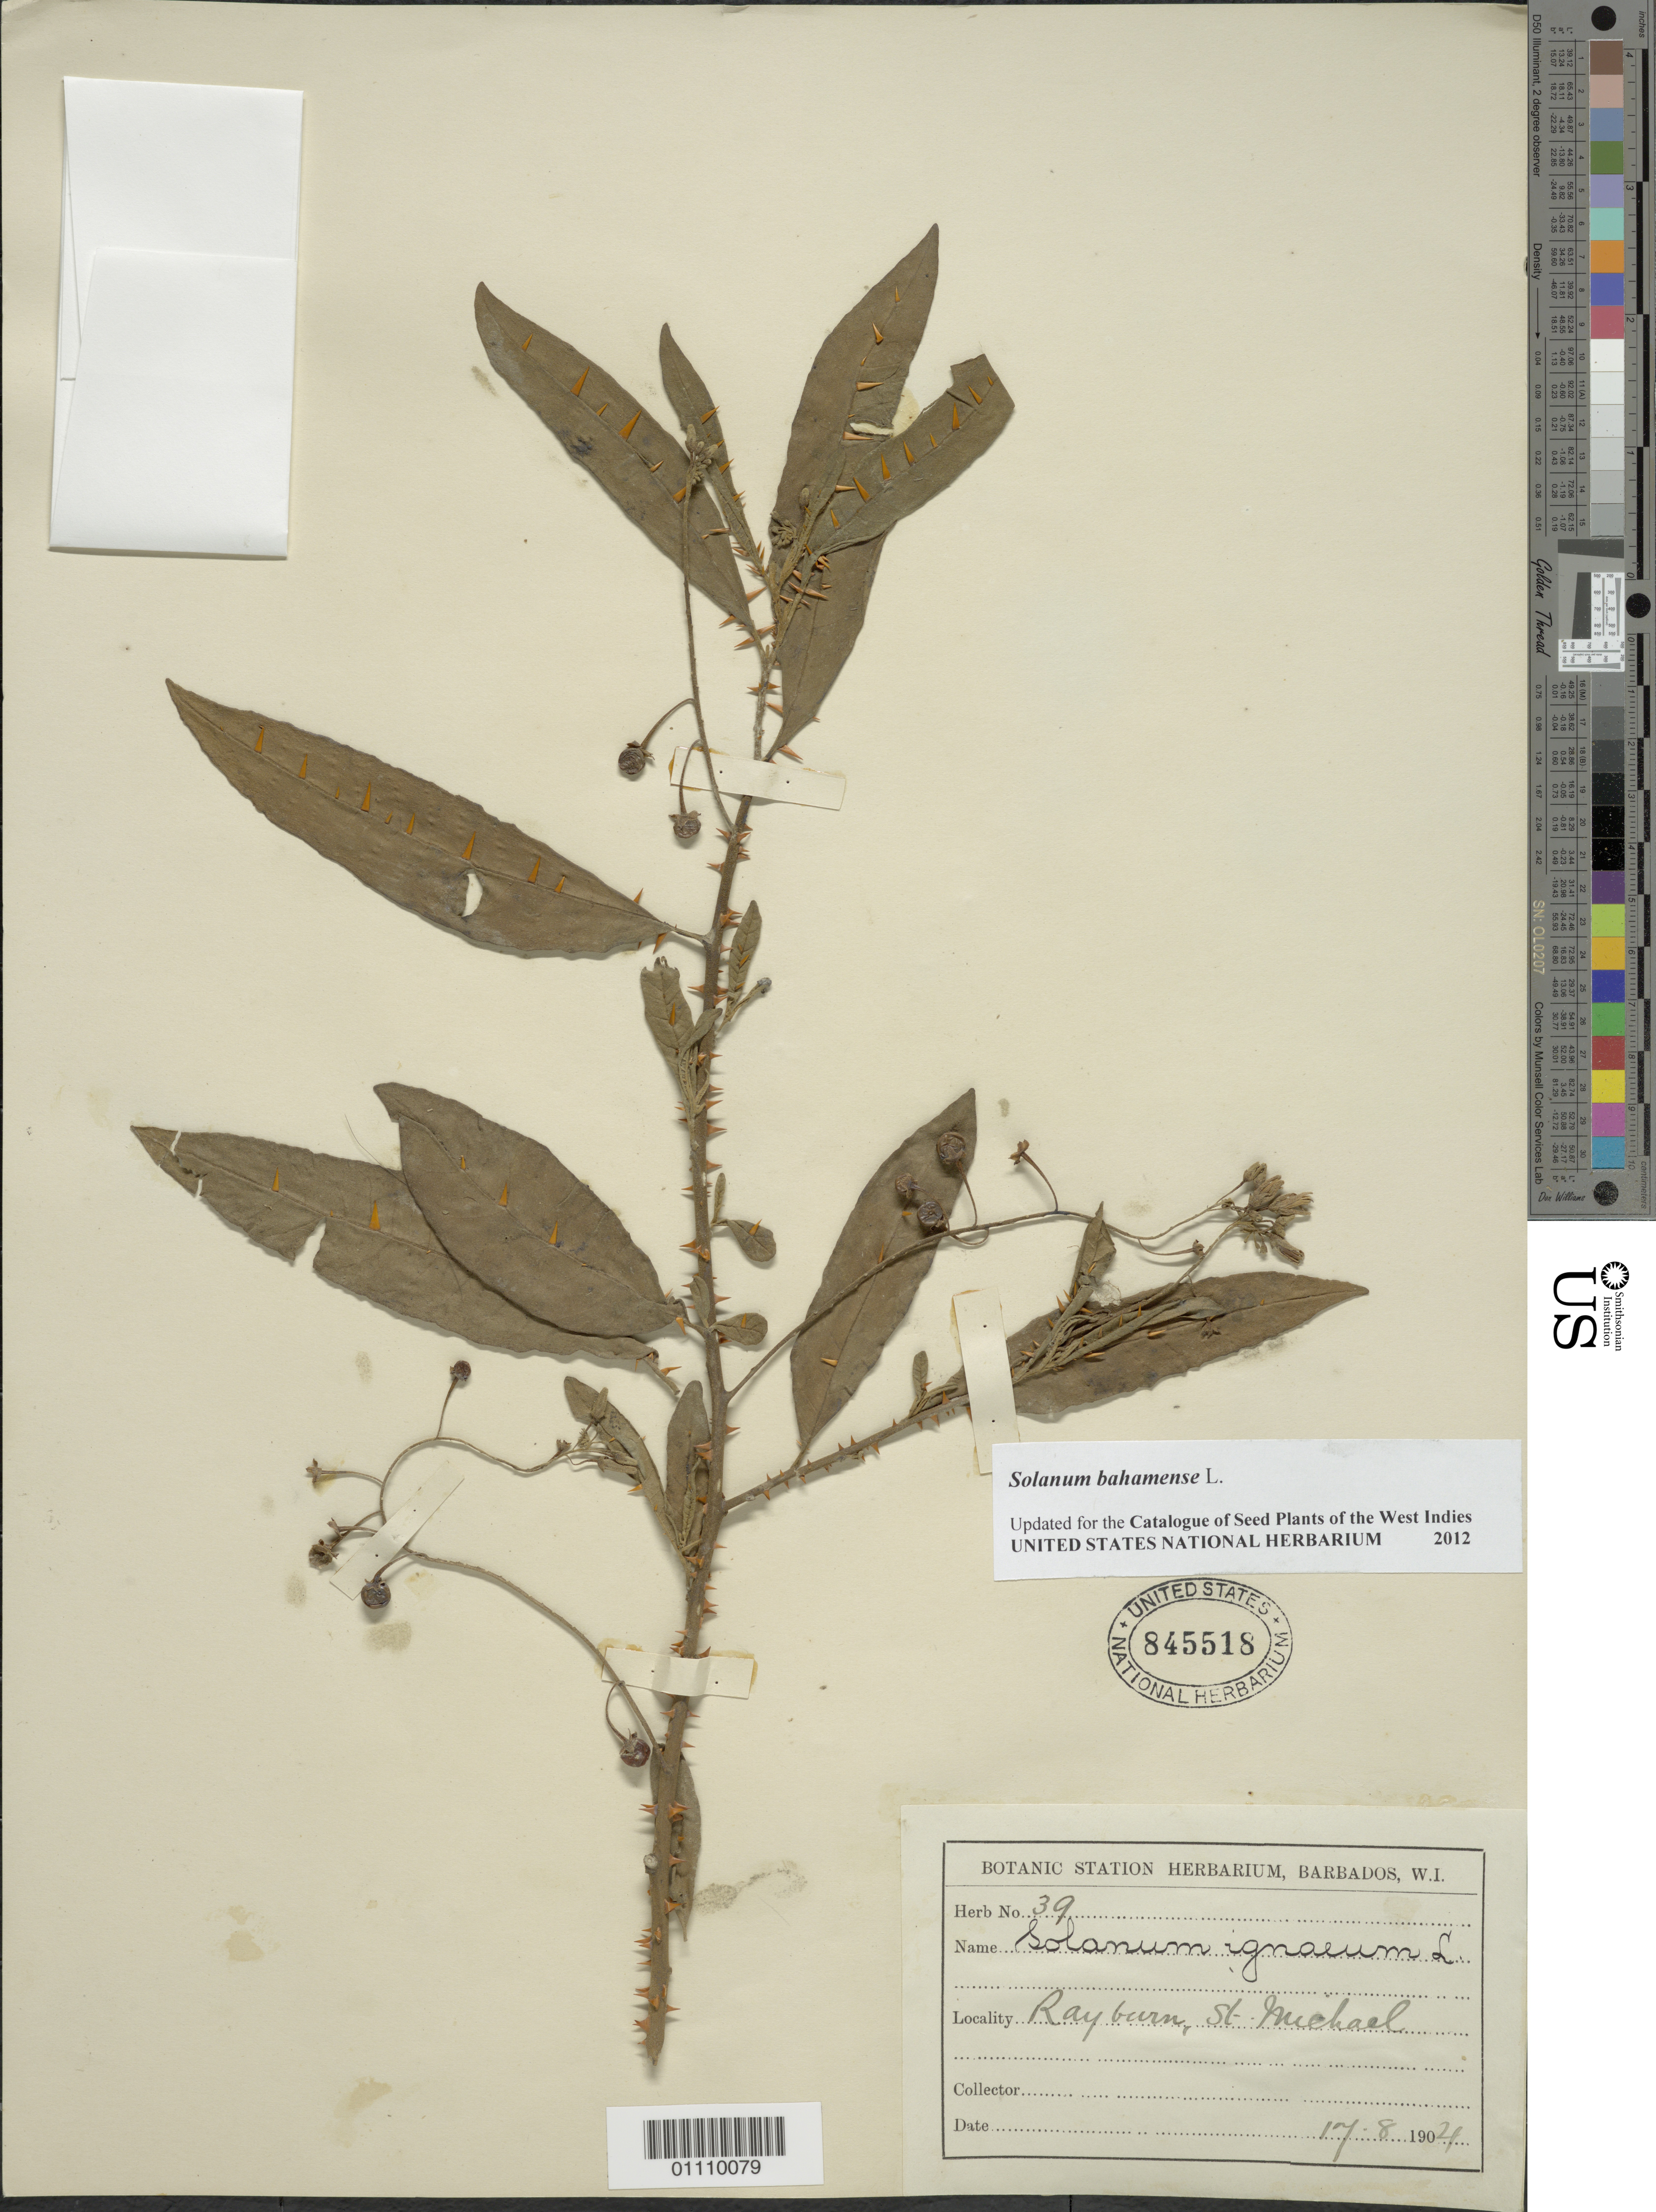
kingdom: Plantae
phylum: Tracheophyta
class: Magnoliopsida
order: Solanales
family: Solanaceae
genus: Solanum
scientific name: Solanum bahamense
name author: L.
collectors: ex herb. Bot. Sta. Barbados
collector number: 39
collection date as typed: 17 Aug 1904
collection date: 1904-08-17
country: Barbados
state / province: Saint Michael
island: Barbados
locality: Rayburn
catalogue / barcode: US 845518